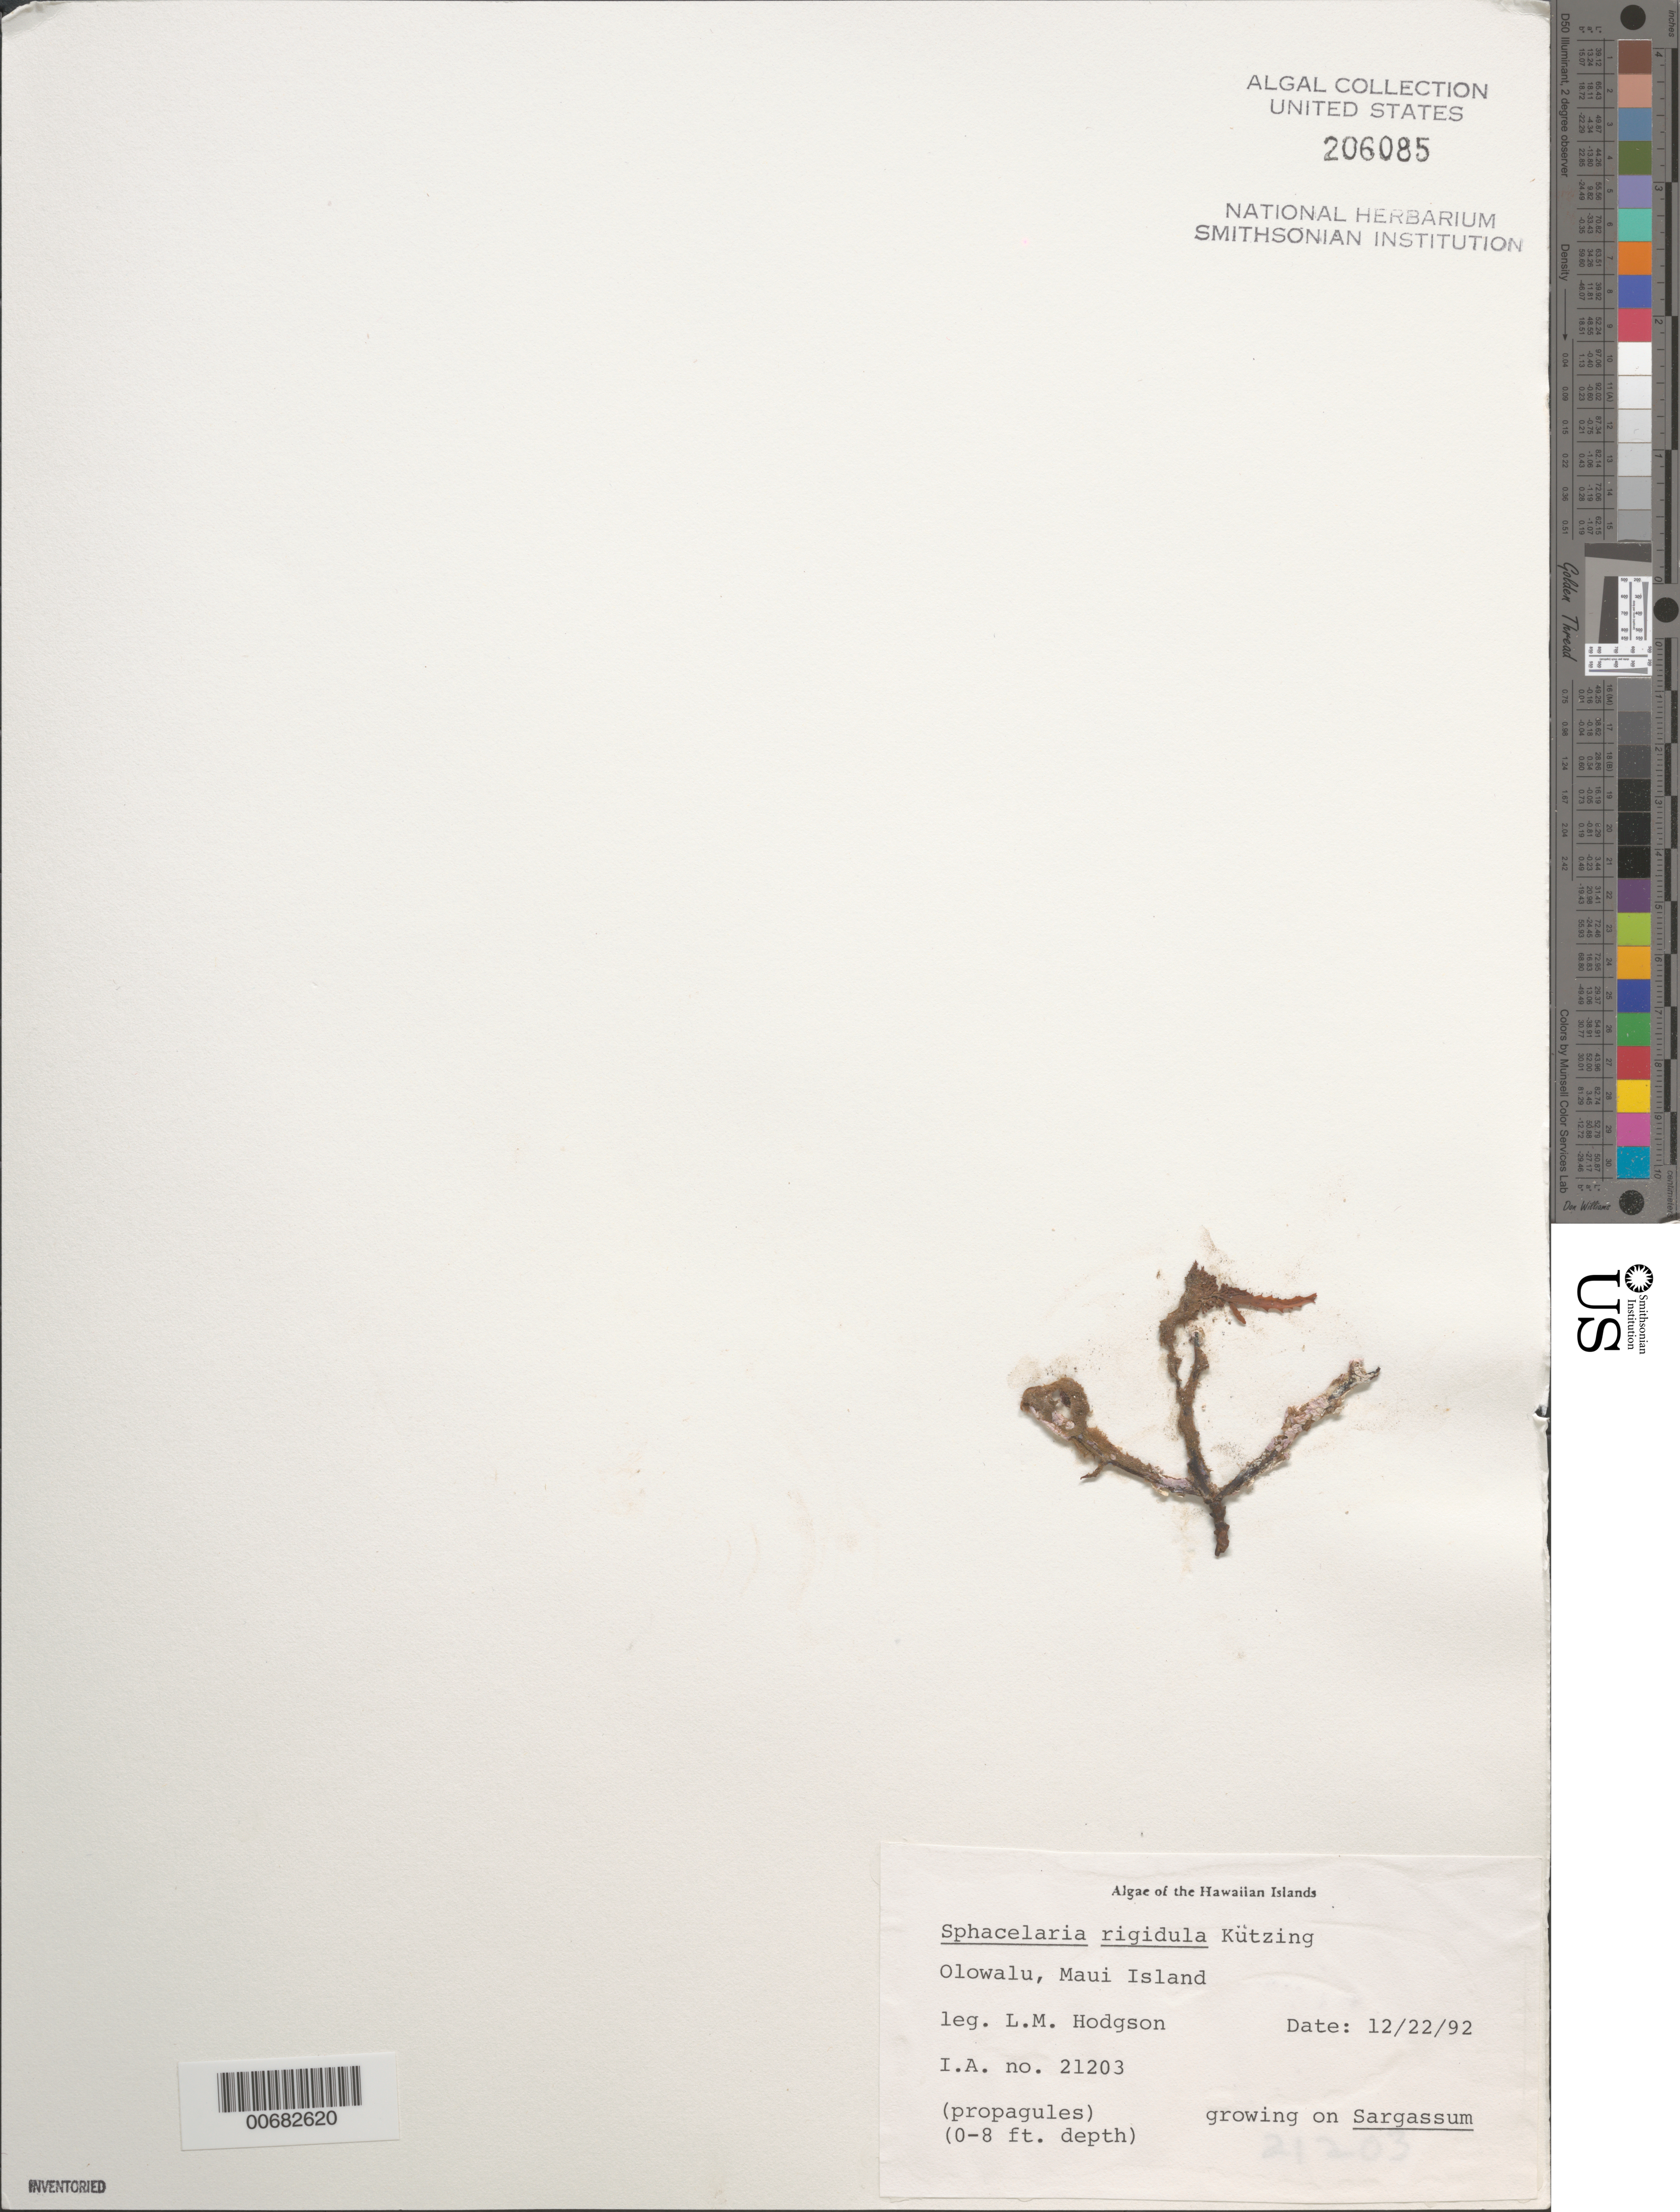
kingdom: Chromista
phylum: Ochrophyta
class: Phaeophyceae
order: Sphacelariales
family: Sphacelariaceae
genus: Sphacelaria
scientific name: Sphacelaria rigidula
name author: Kütz.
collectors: L. M. Hodgson et al.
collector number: IAA 21203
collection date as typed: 22 Dec 1992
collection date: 1992-12-22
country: United States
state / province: Hawaii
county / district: Maui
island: Maui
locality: Olowalu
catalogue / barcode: US 206085